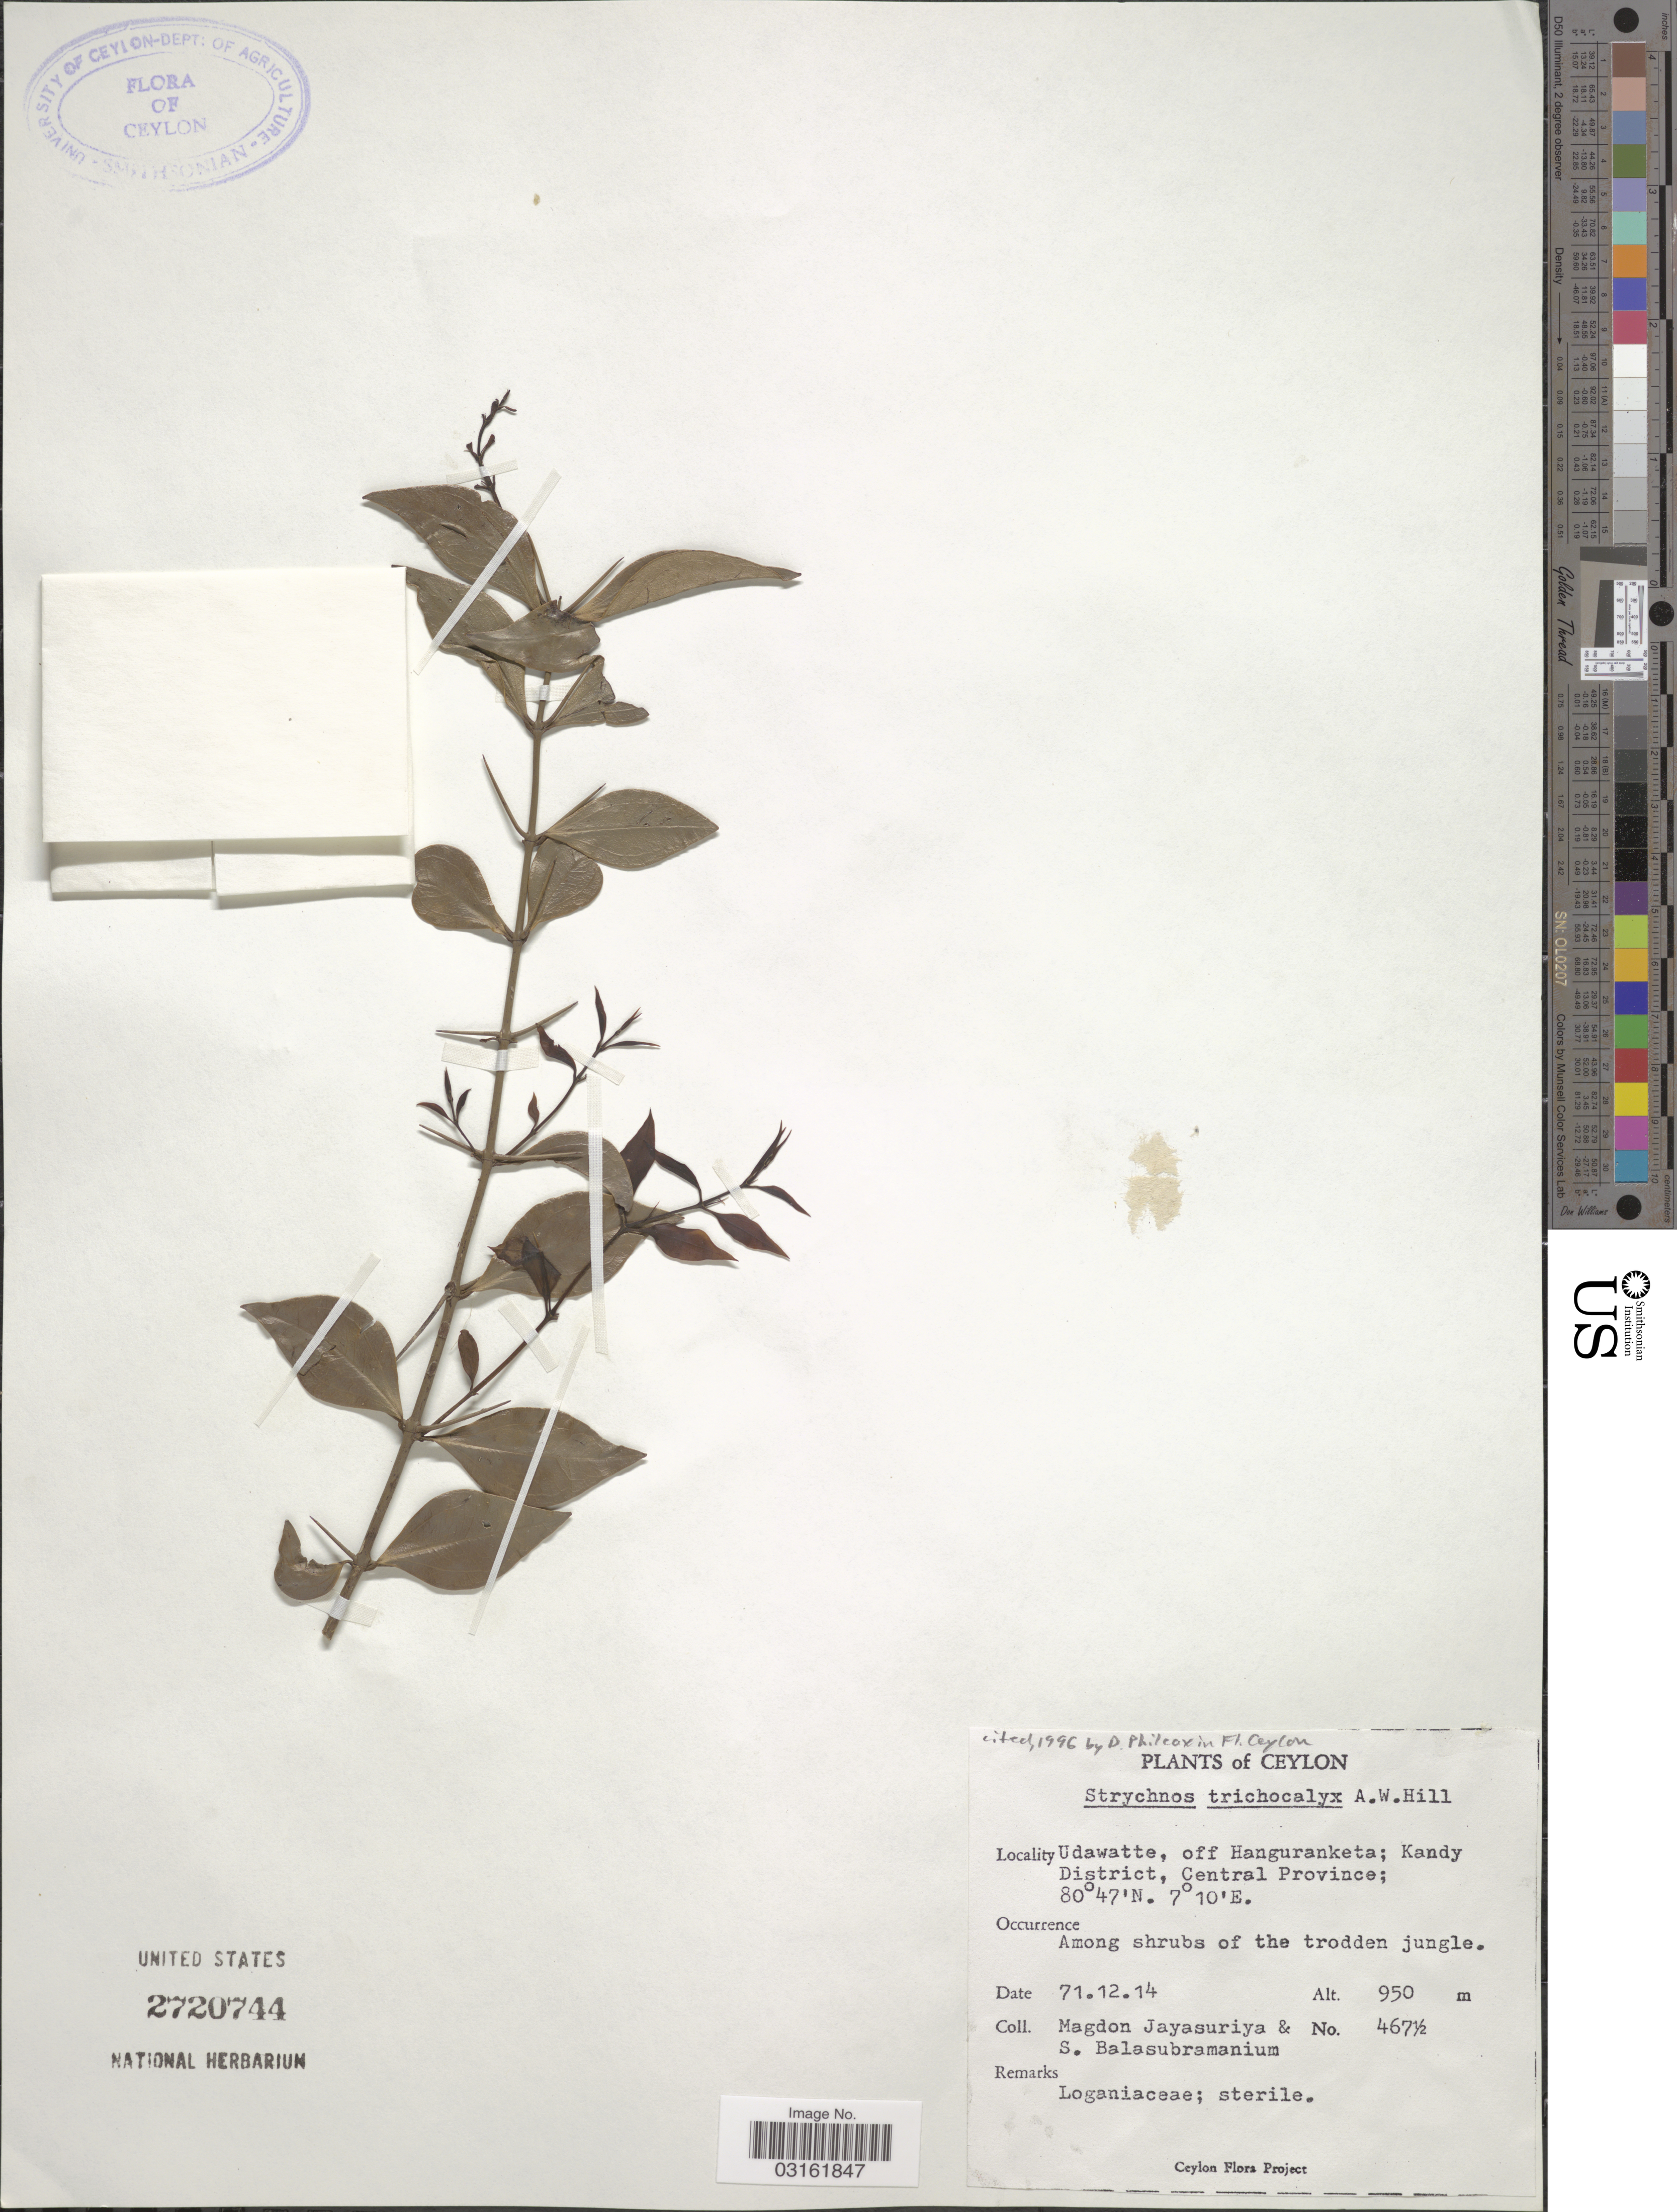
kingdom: Plantae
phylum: Tracheophyta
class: Magnoliopsida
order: Gentianales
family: Loganiaceae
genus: Strychnos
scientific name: Strychnos trichocalyx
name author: A.W. Hill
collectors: A. H. Jayasuriya & S. Balasubramanium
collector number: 467½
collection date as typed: Transcribed d/m/y: 14/12/71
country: Sri Lanka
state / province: Central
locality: Ceylon. Udawatte, off Hanguranketa; Kandy District, Central Province.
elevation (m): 950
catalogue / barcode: US 2720744